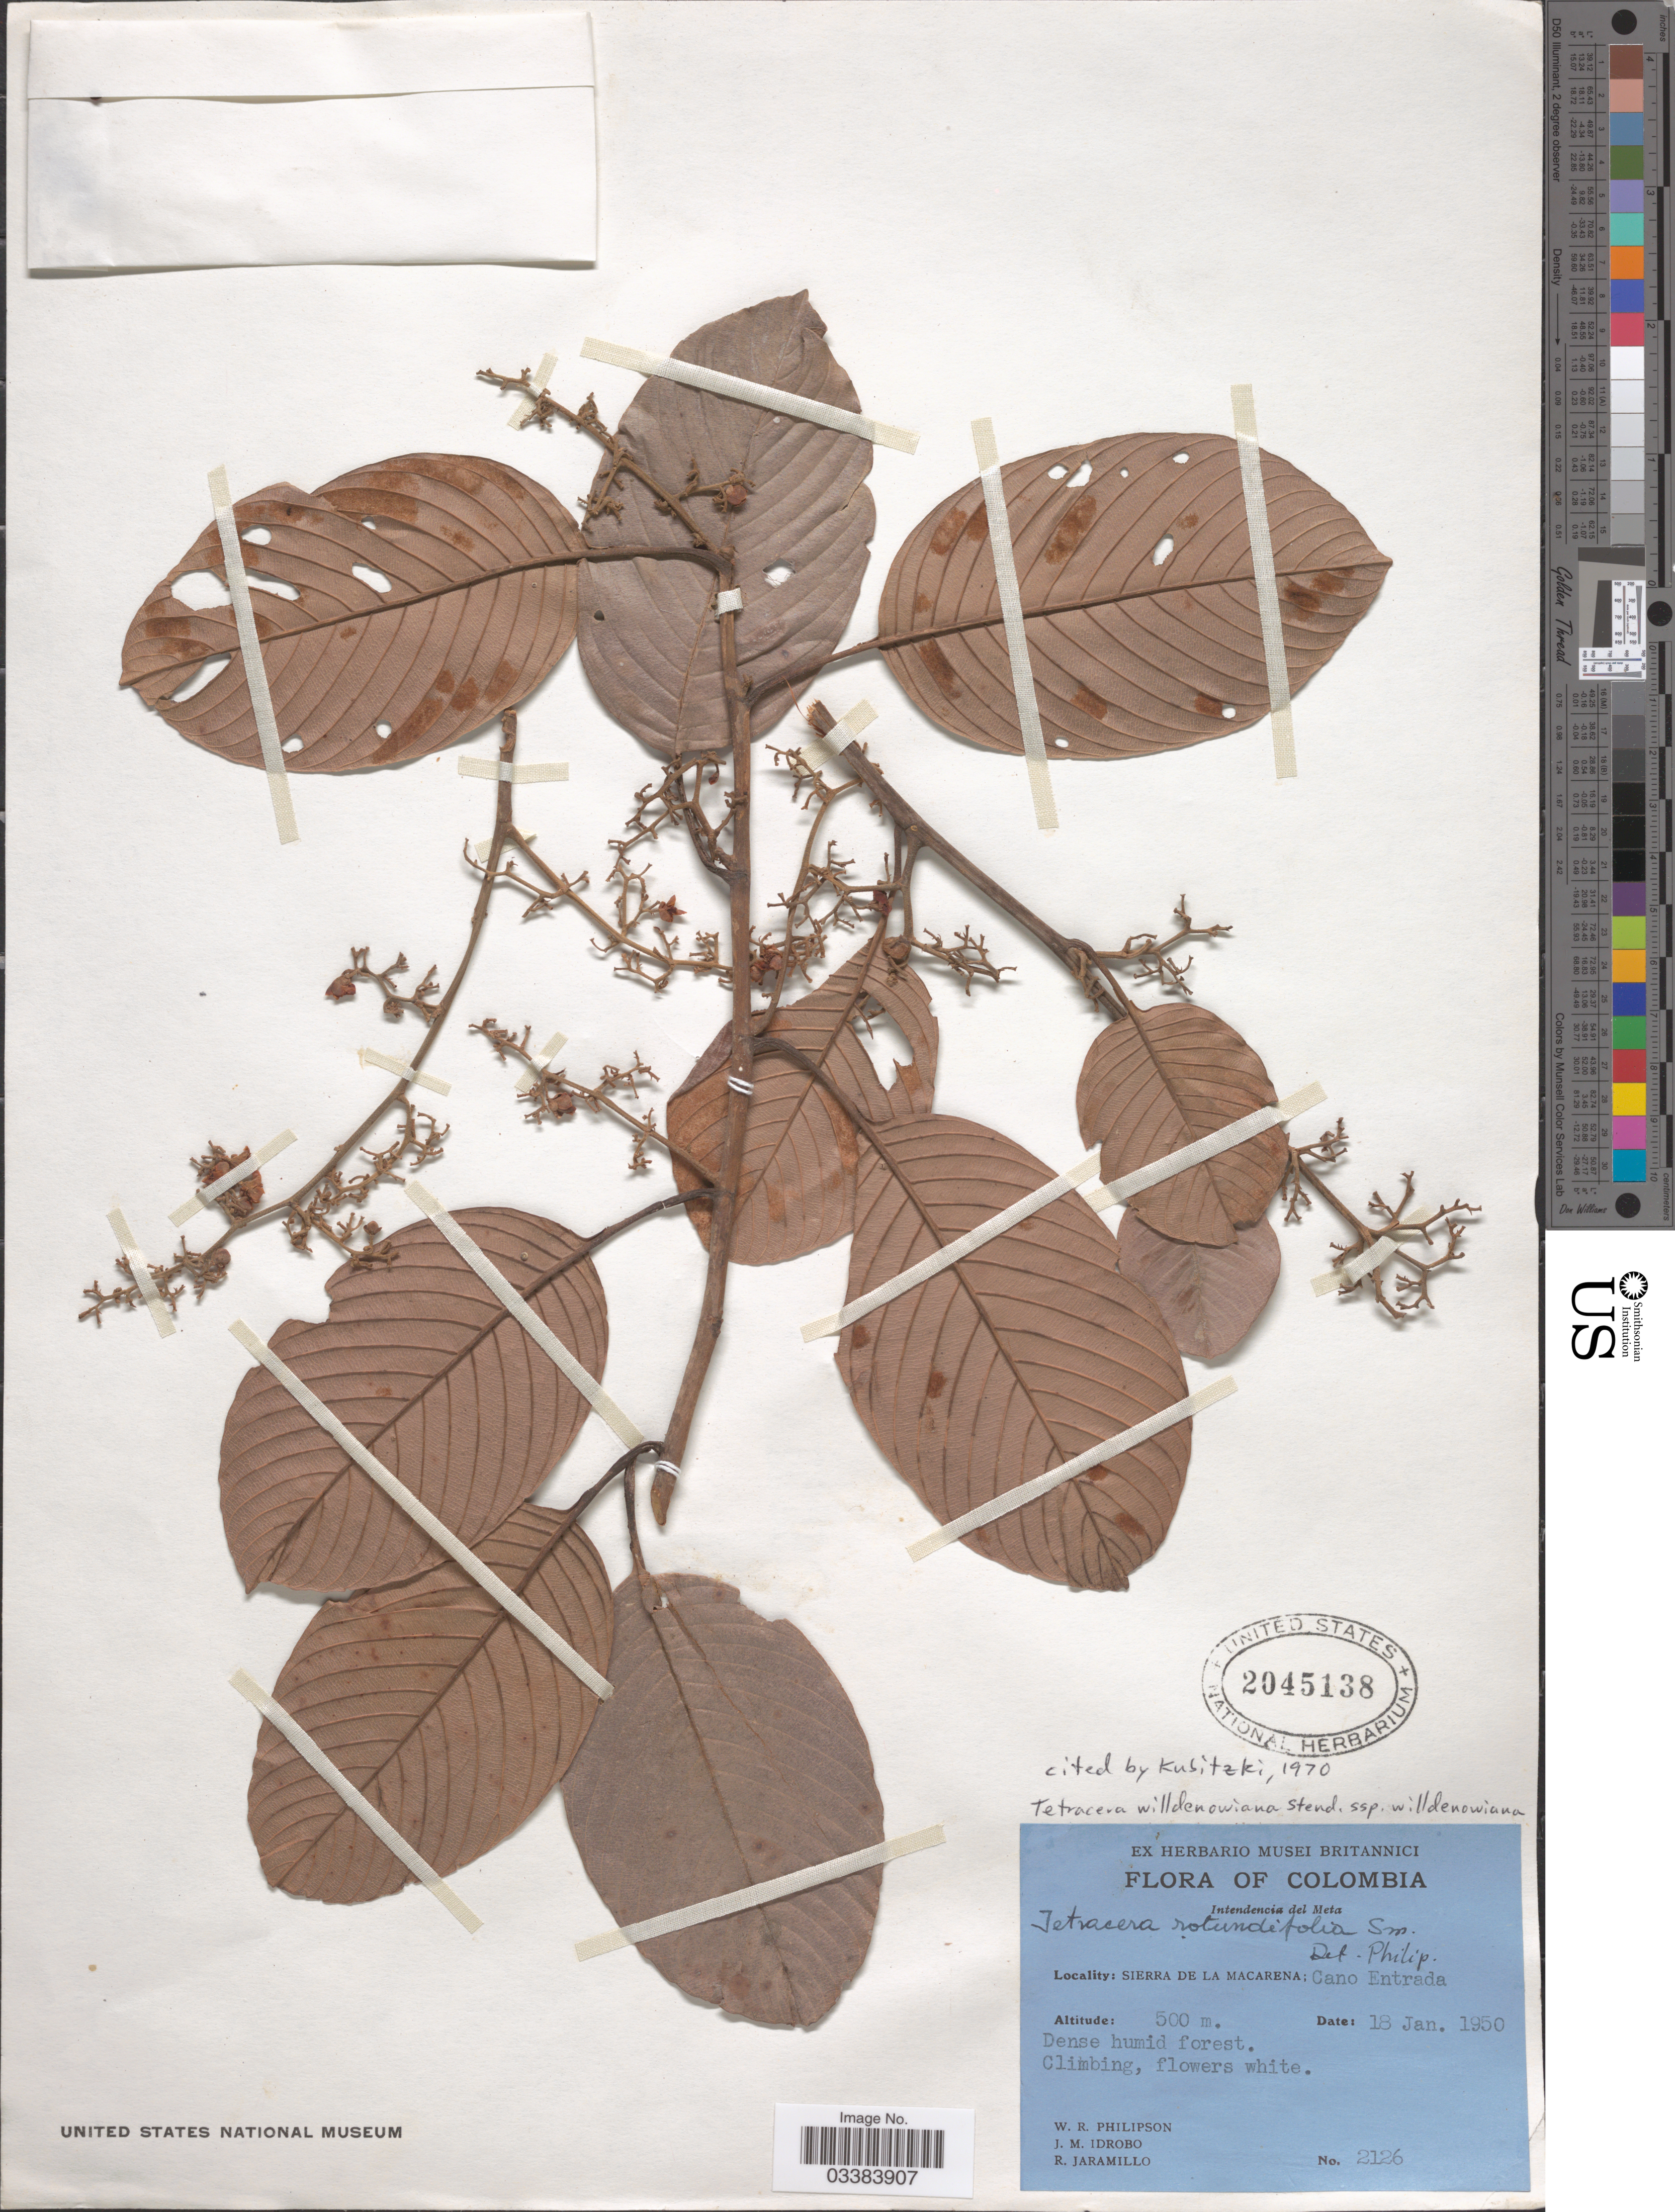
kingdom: Plantae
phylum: Tracheophyta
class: Magnoliopsida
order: Dilleniales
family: Dilleniaceae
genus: Tetracera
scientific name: Tetracera willdenowiana subsp. willdenowiana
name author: Steud.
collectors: W. R. Philipson, J. M. Idrobo & R. Jaramillo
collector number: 2126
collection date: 1950-01-18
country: Colombia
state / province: Meta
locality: Intendencia del Meta. Sierra de la Macarena: Cano Entrada.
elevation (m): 500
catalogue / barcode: US 2045138